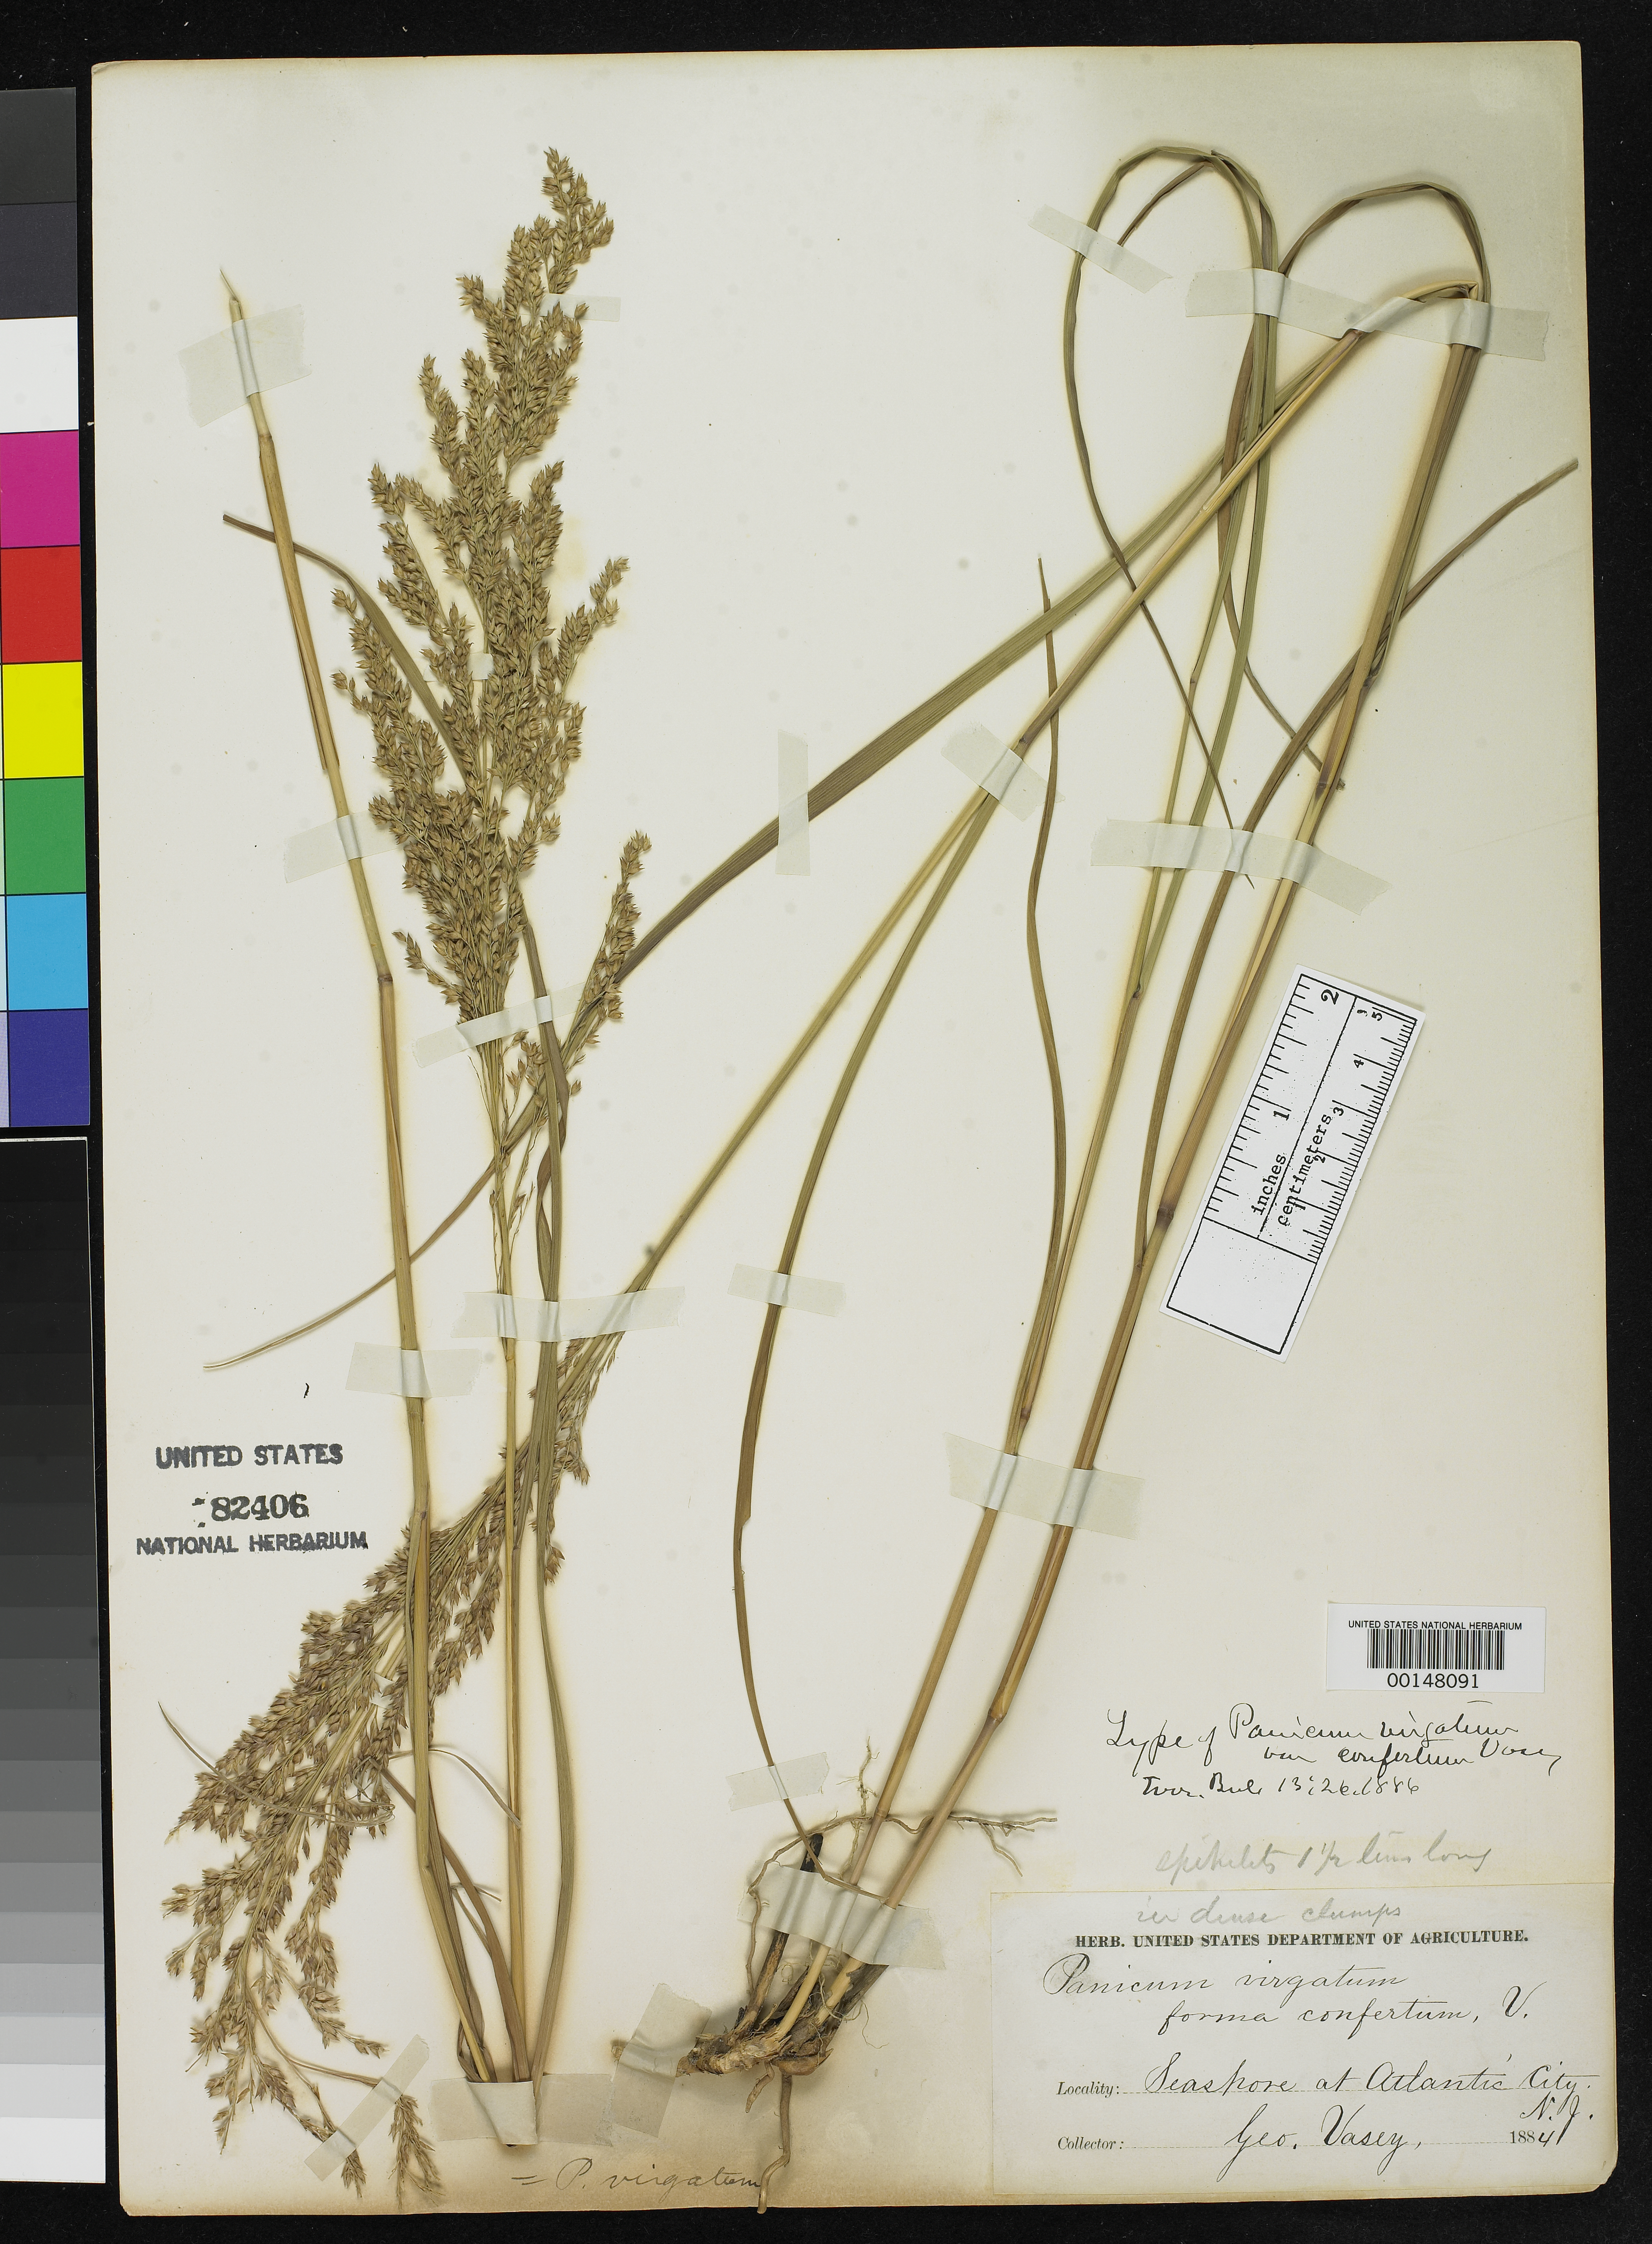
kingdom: Plantae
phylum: Tracheophyta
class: Liliopsida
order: Poales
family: Poaceae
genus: Panicum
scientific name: Panicum virgatum var. confertum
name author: Vasey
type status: Type Collection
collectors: G. R. Vasey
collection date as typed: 1884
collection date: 1884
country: United States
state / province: New Jersey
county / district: Atlantic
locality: Atlantic City.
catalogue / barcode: US 82406